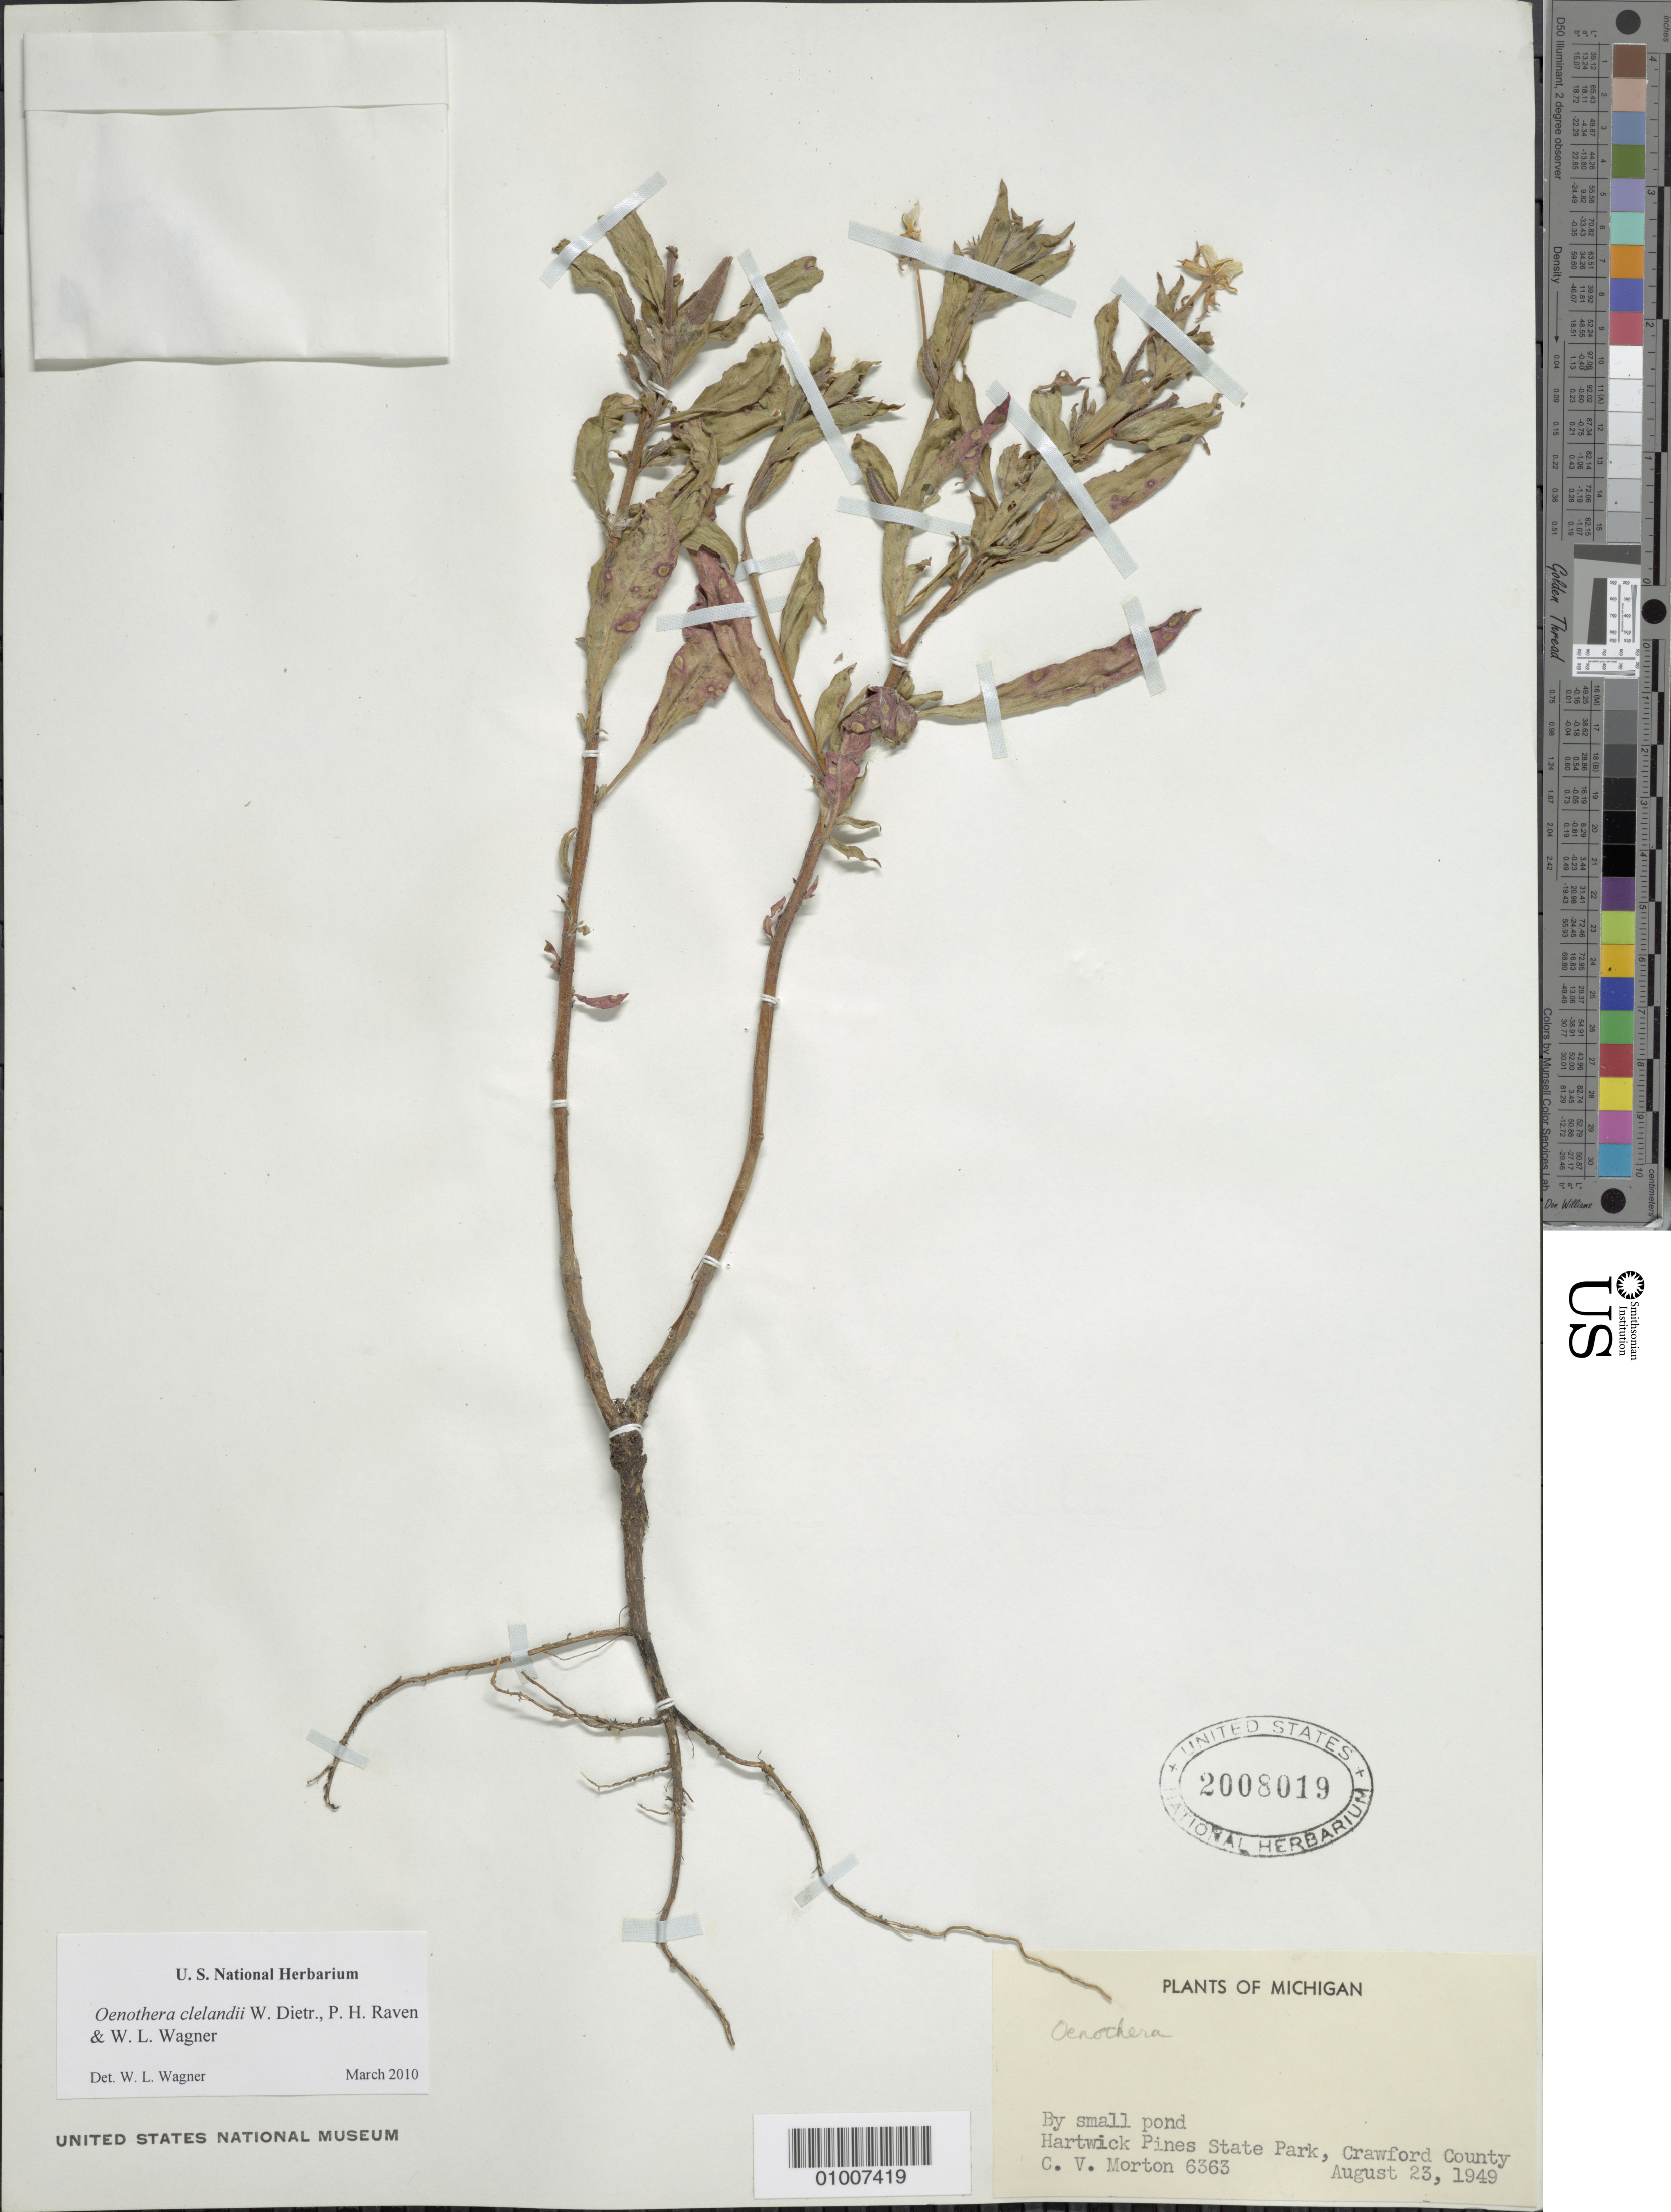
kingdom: Plantae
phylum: Tracheophyta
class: Magnoliopsida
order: Myrtales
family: Onagraceae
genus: Oenothera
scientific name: Oenothera clelandii W. Dietr., P.H. Raven & W.L. Wagner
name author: W. Dietr. et al.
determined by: Wagner, W. L., (BOT), Smithsonian Institution - National Museum of Natural History (UNITED STATES)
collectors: C. V. Morton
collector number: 6363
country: United States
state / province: Michigan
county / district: Crawford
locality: Hartwick Pines State Park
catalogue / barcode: US 2008019